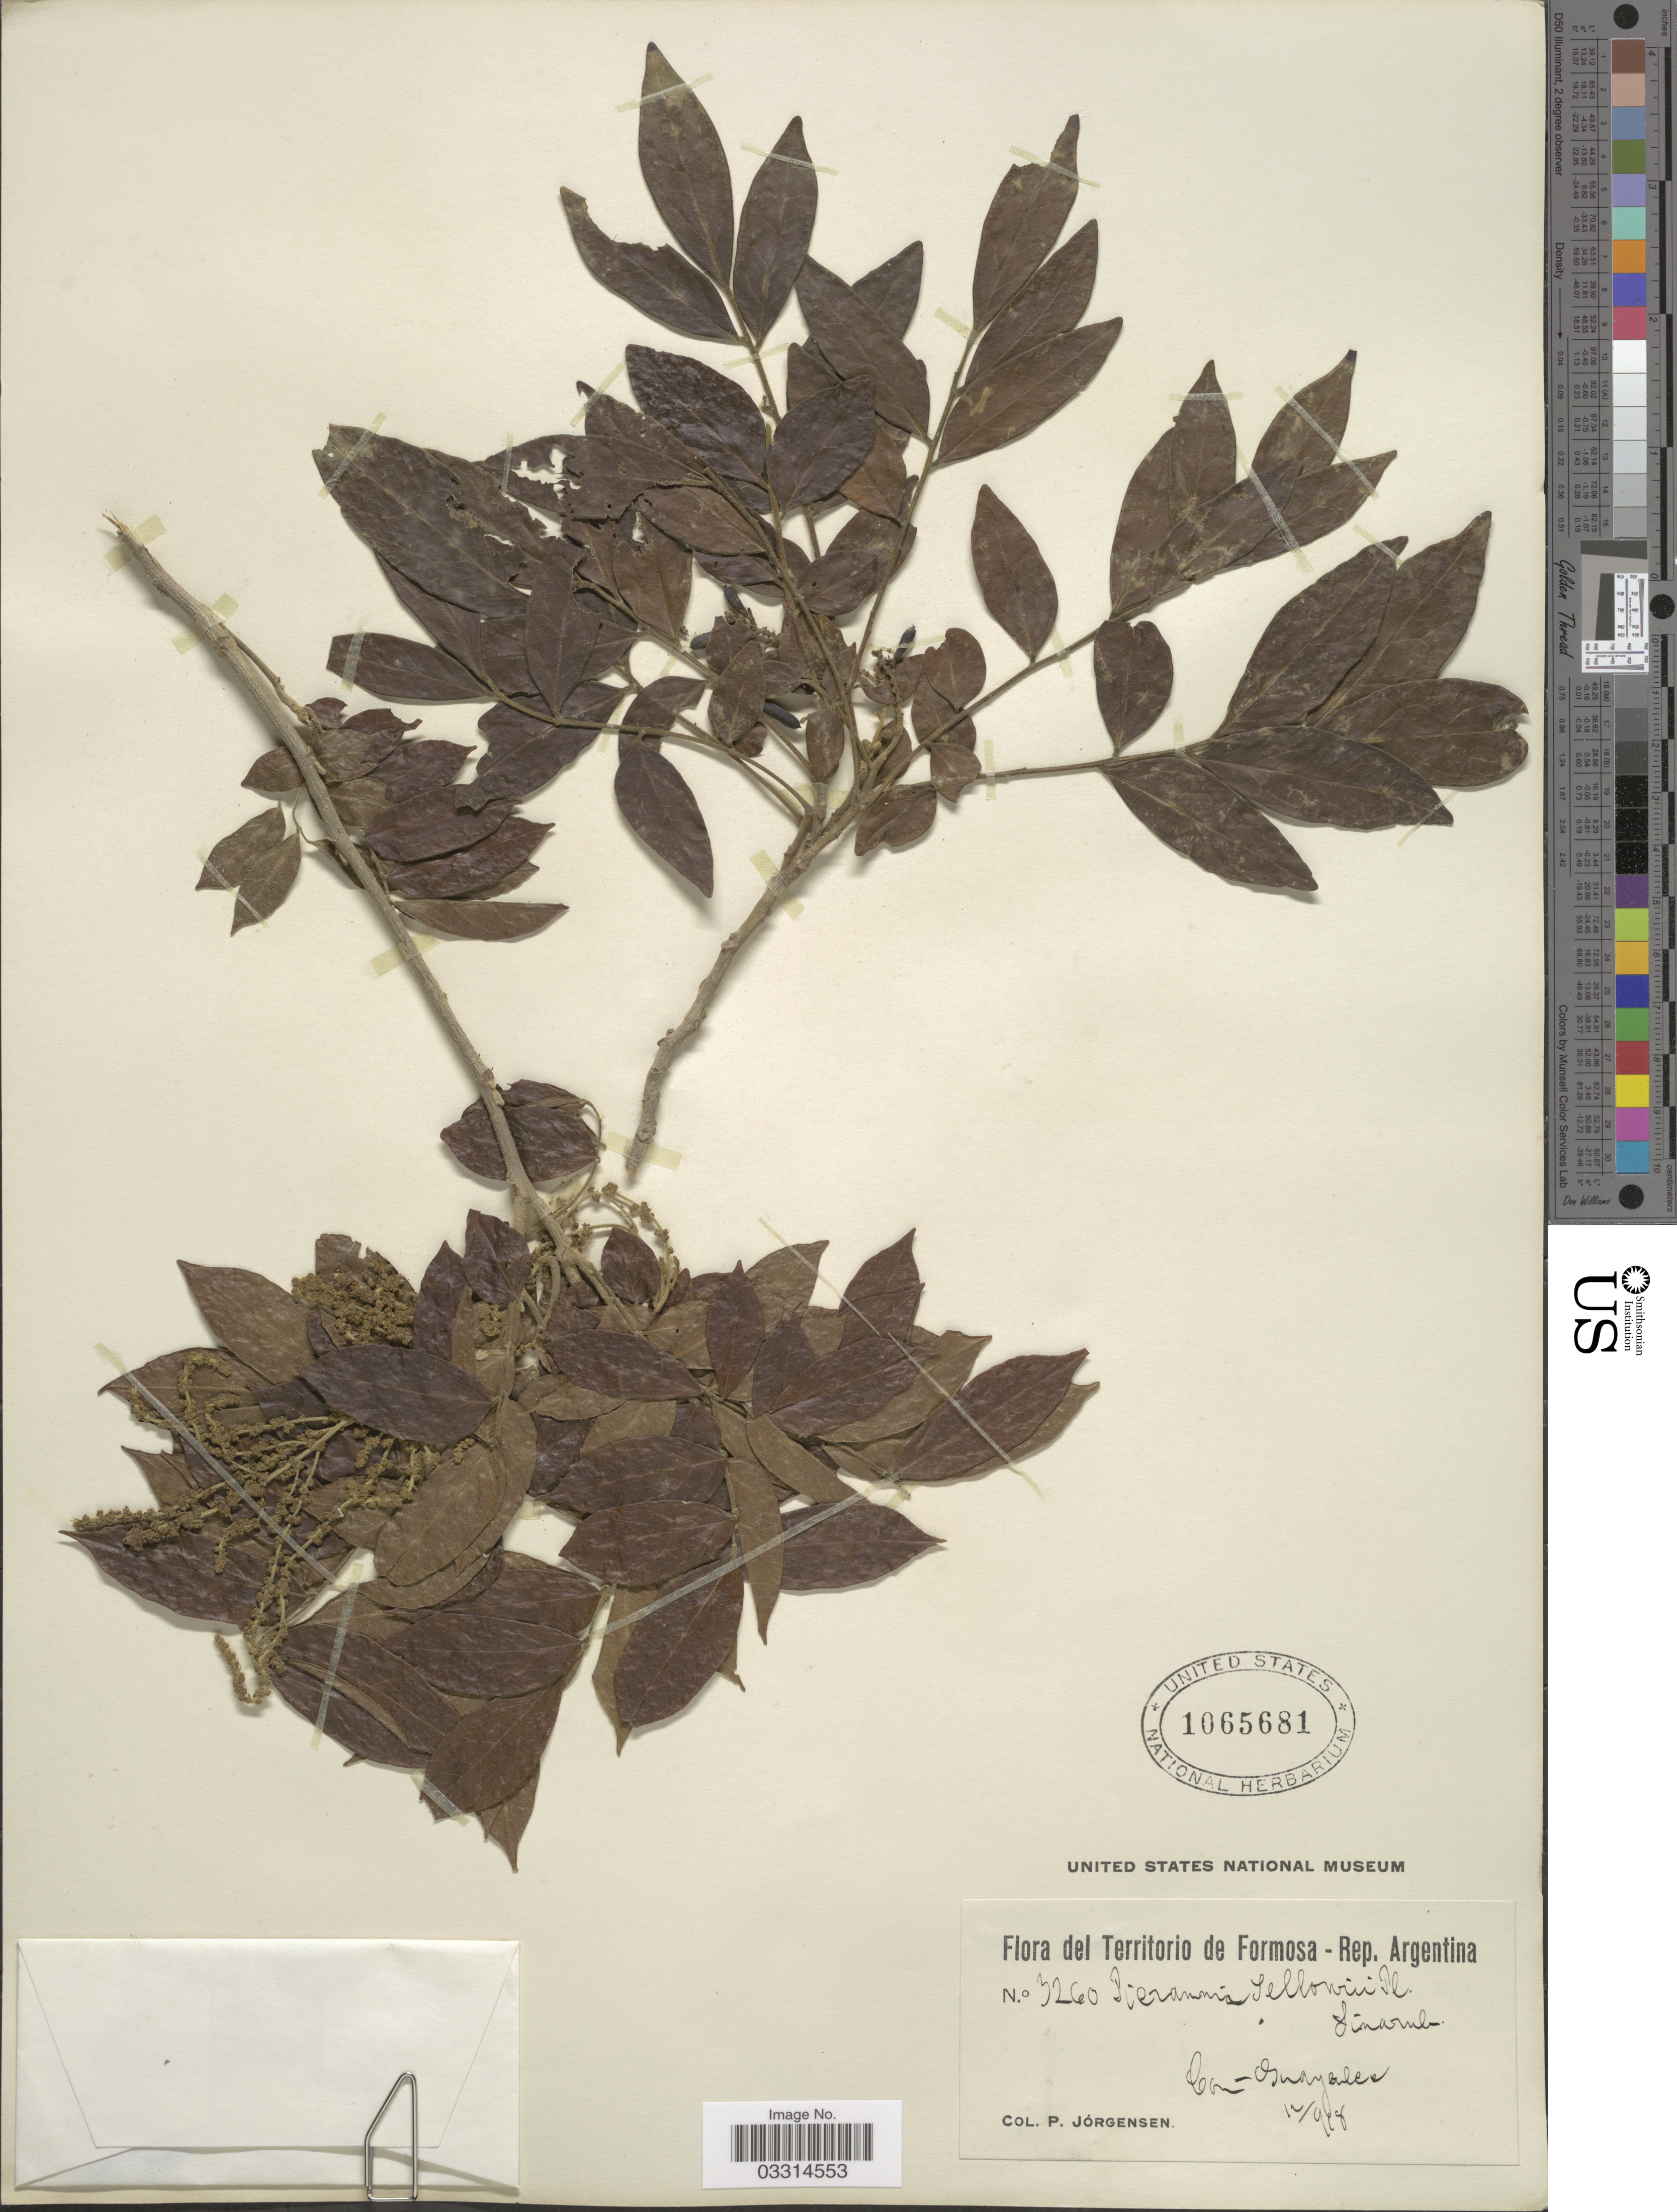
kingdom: Plantae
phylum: Tracheophyta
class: Magnoliopsida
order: Picramniales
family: Picramniaceae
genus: Picramnia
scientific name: Picramnia sellowii subsp. sellowii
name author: Planch.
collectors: P. Jörgensen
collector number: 3260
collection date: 1918-12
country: Argentina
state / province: Formosa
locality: Territorio de Formosa - Rep. Argentina. Com. Guayculee.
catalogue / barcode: US 1065681